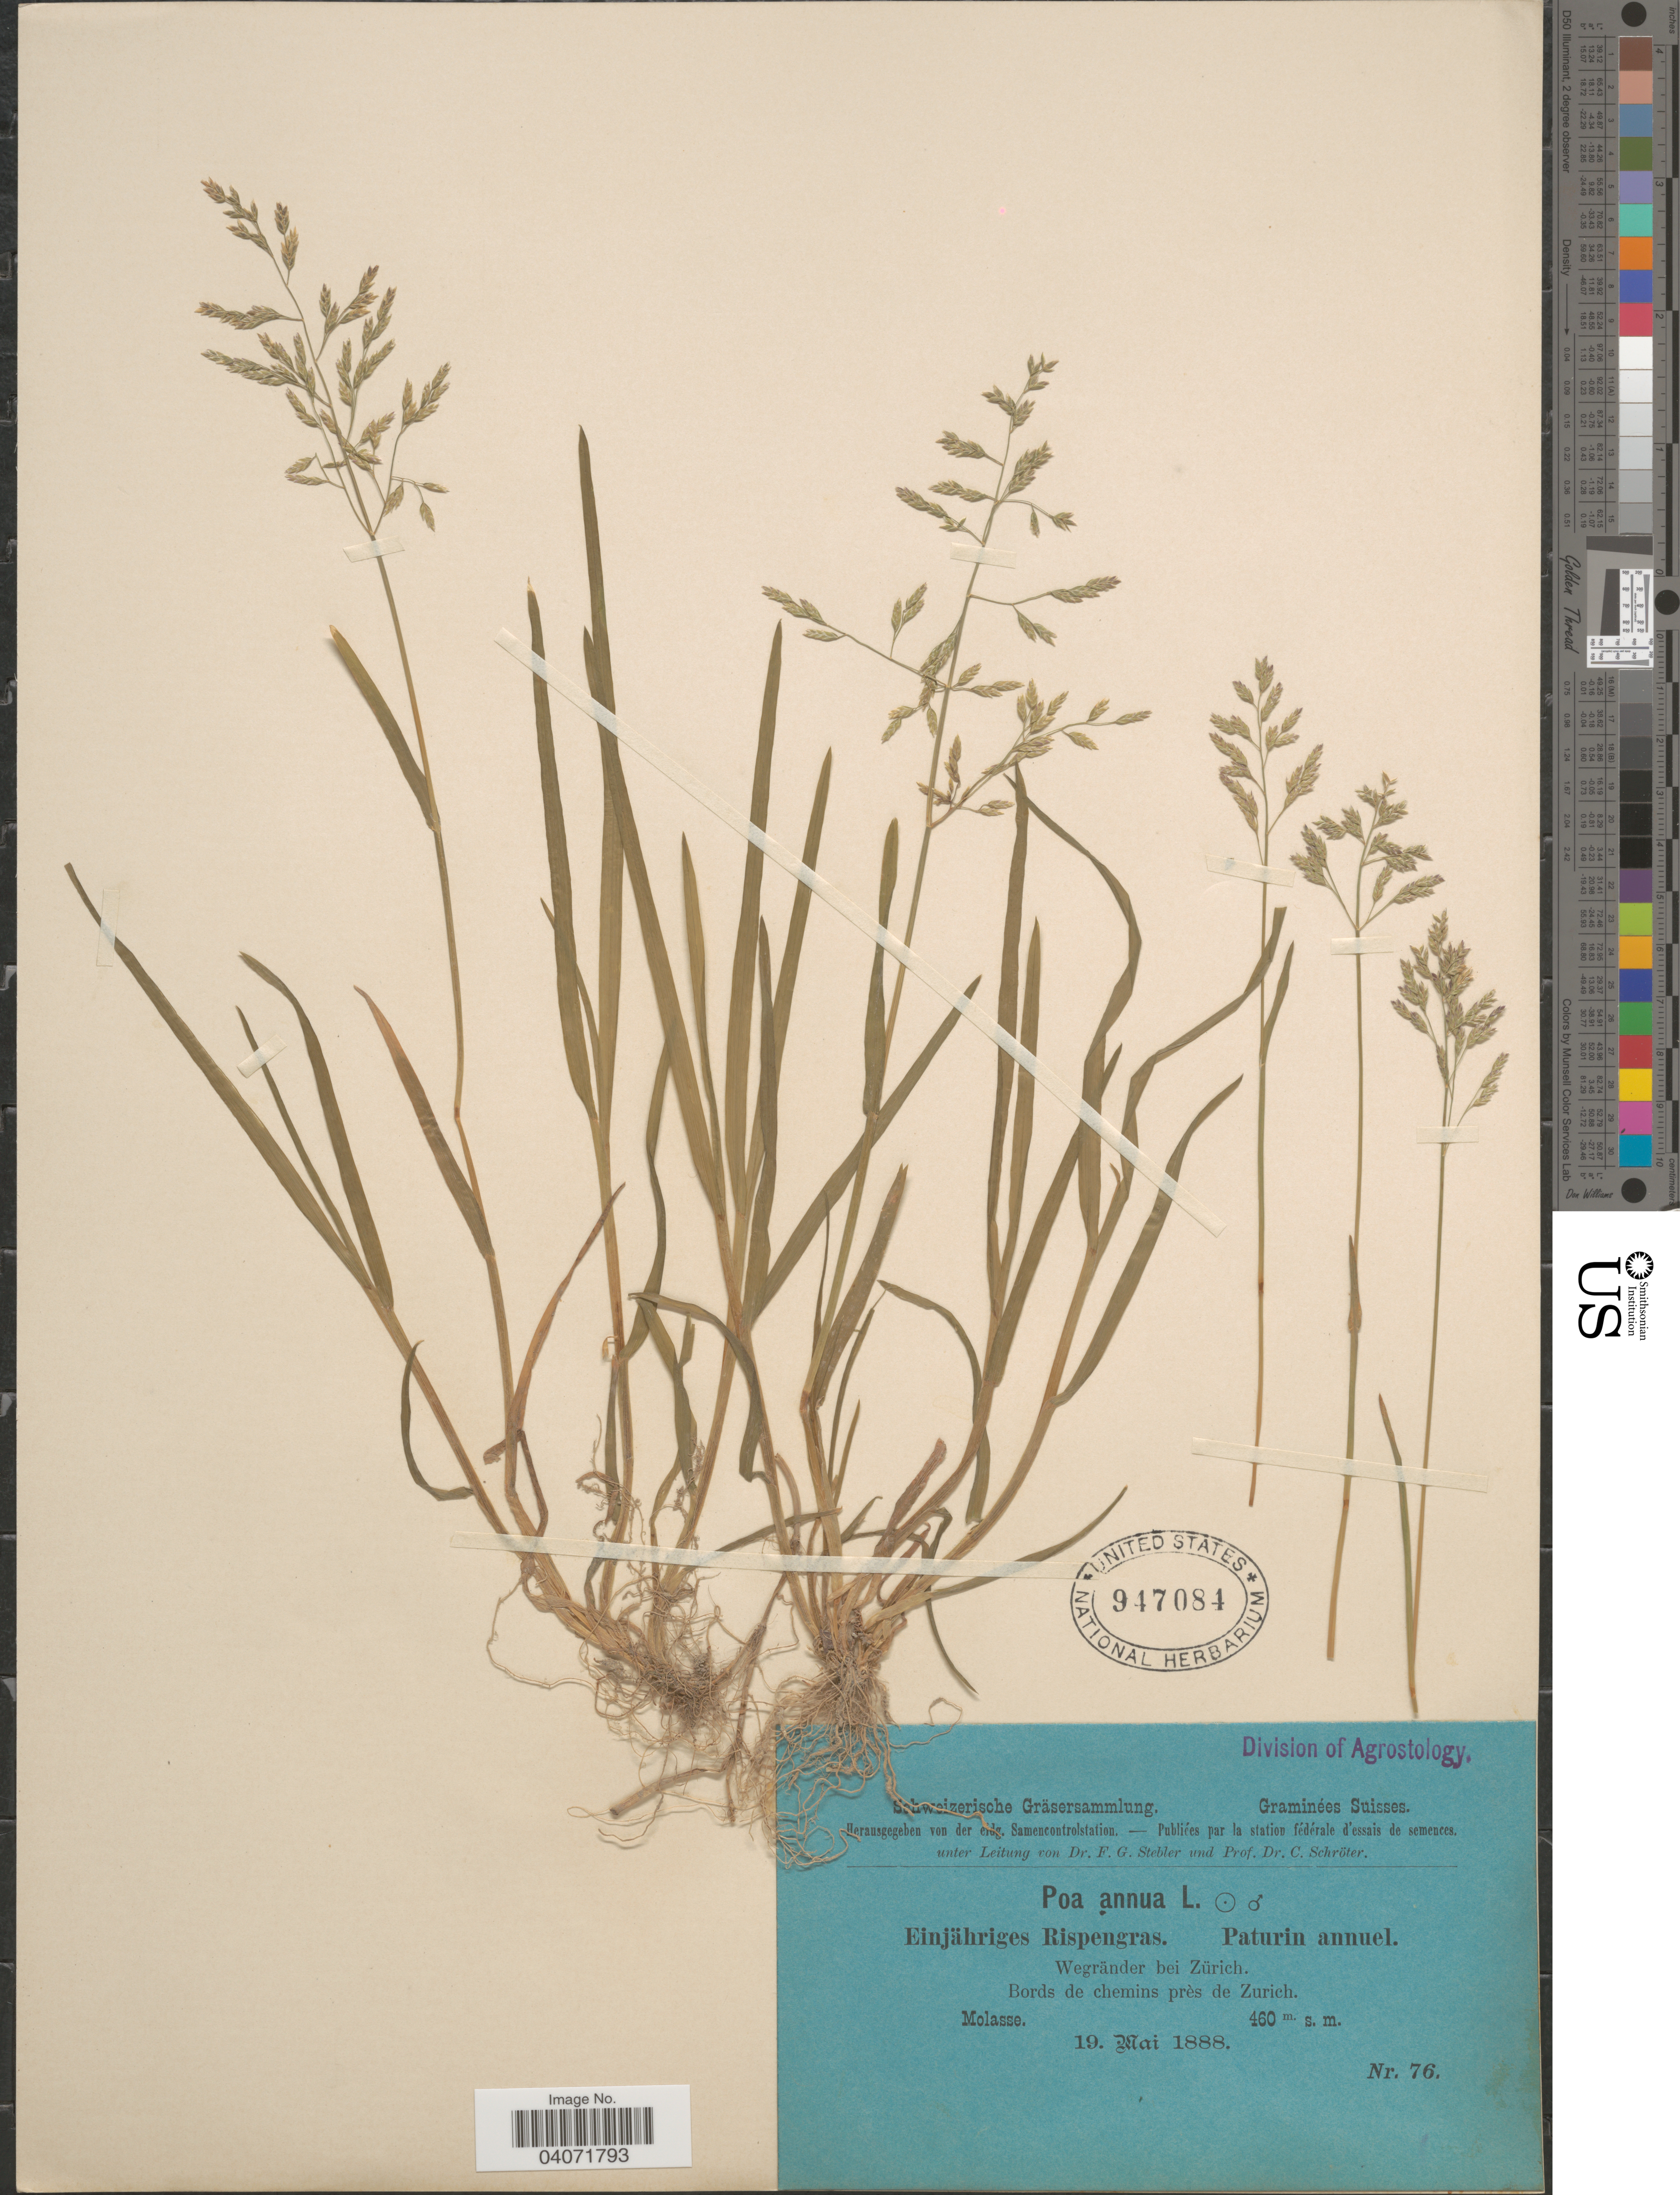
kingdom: Plantae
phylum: Tracheophyta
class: Liliopsida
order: Poales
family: Poaceae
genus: Poa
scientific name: Poa annua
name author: L.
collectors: Stebler, F.G. & Schröter, C.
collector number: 76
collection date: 1888-05-19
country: Switzerland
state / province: Zurich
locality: Wegränder bei Zürich. Bords de chemins près de Zurich. Molasse.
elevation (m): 460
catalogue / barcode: US 947084